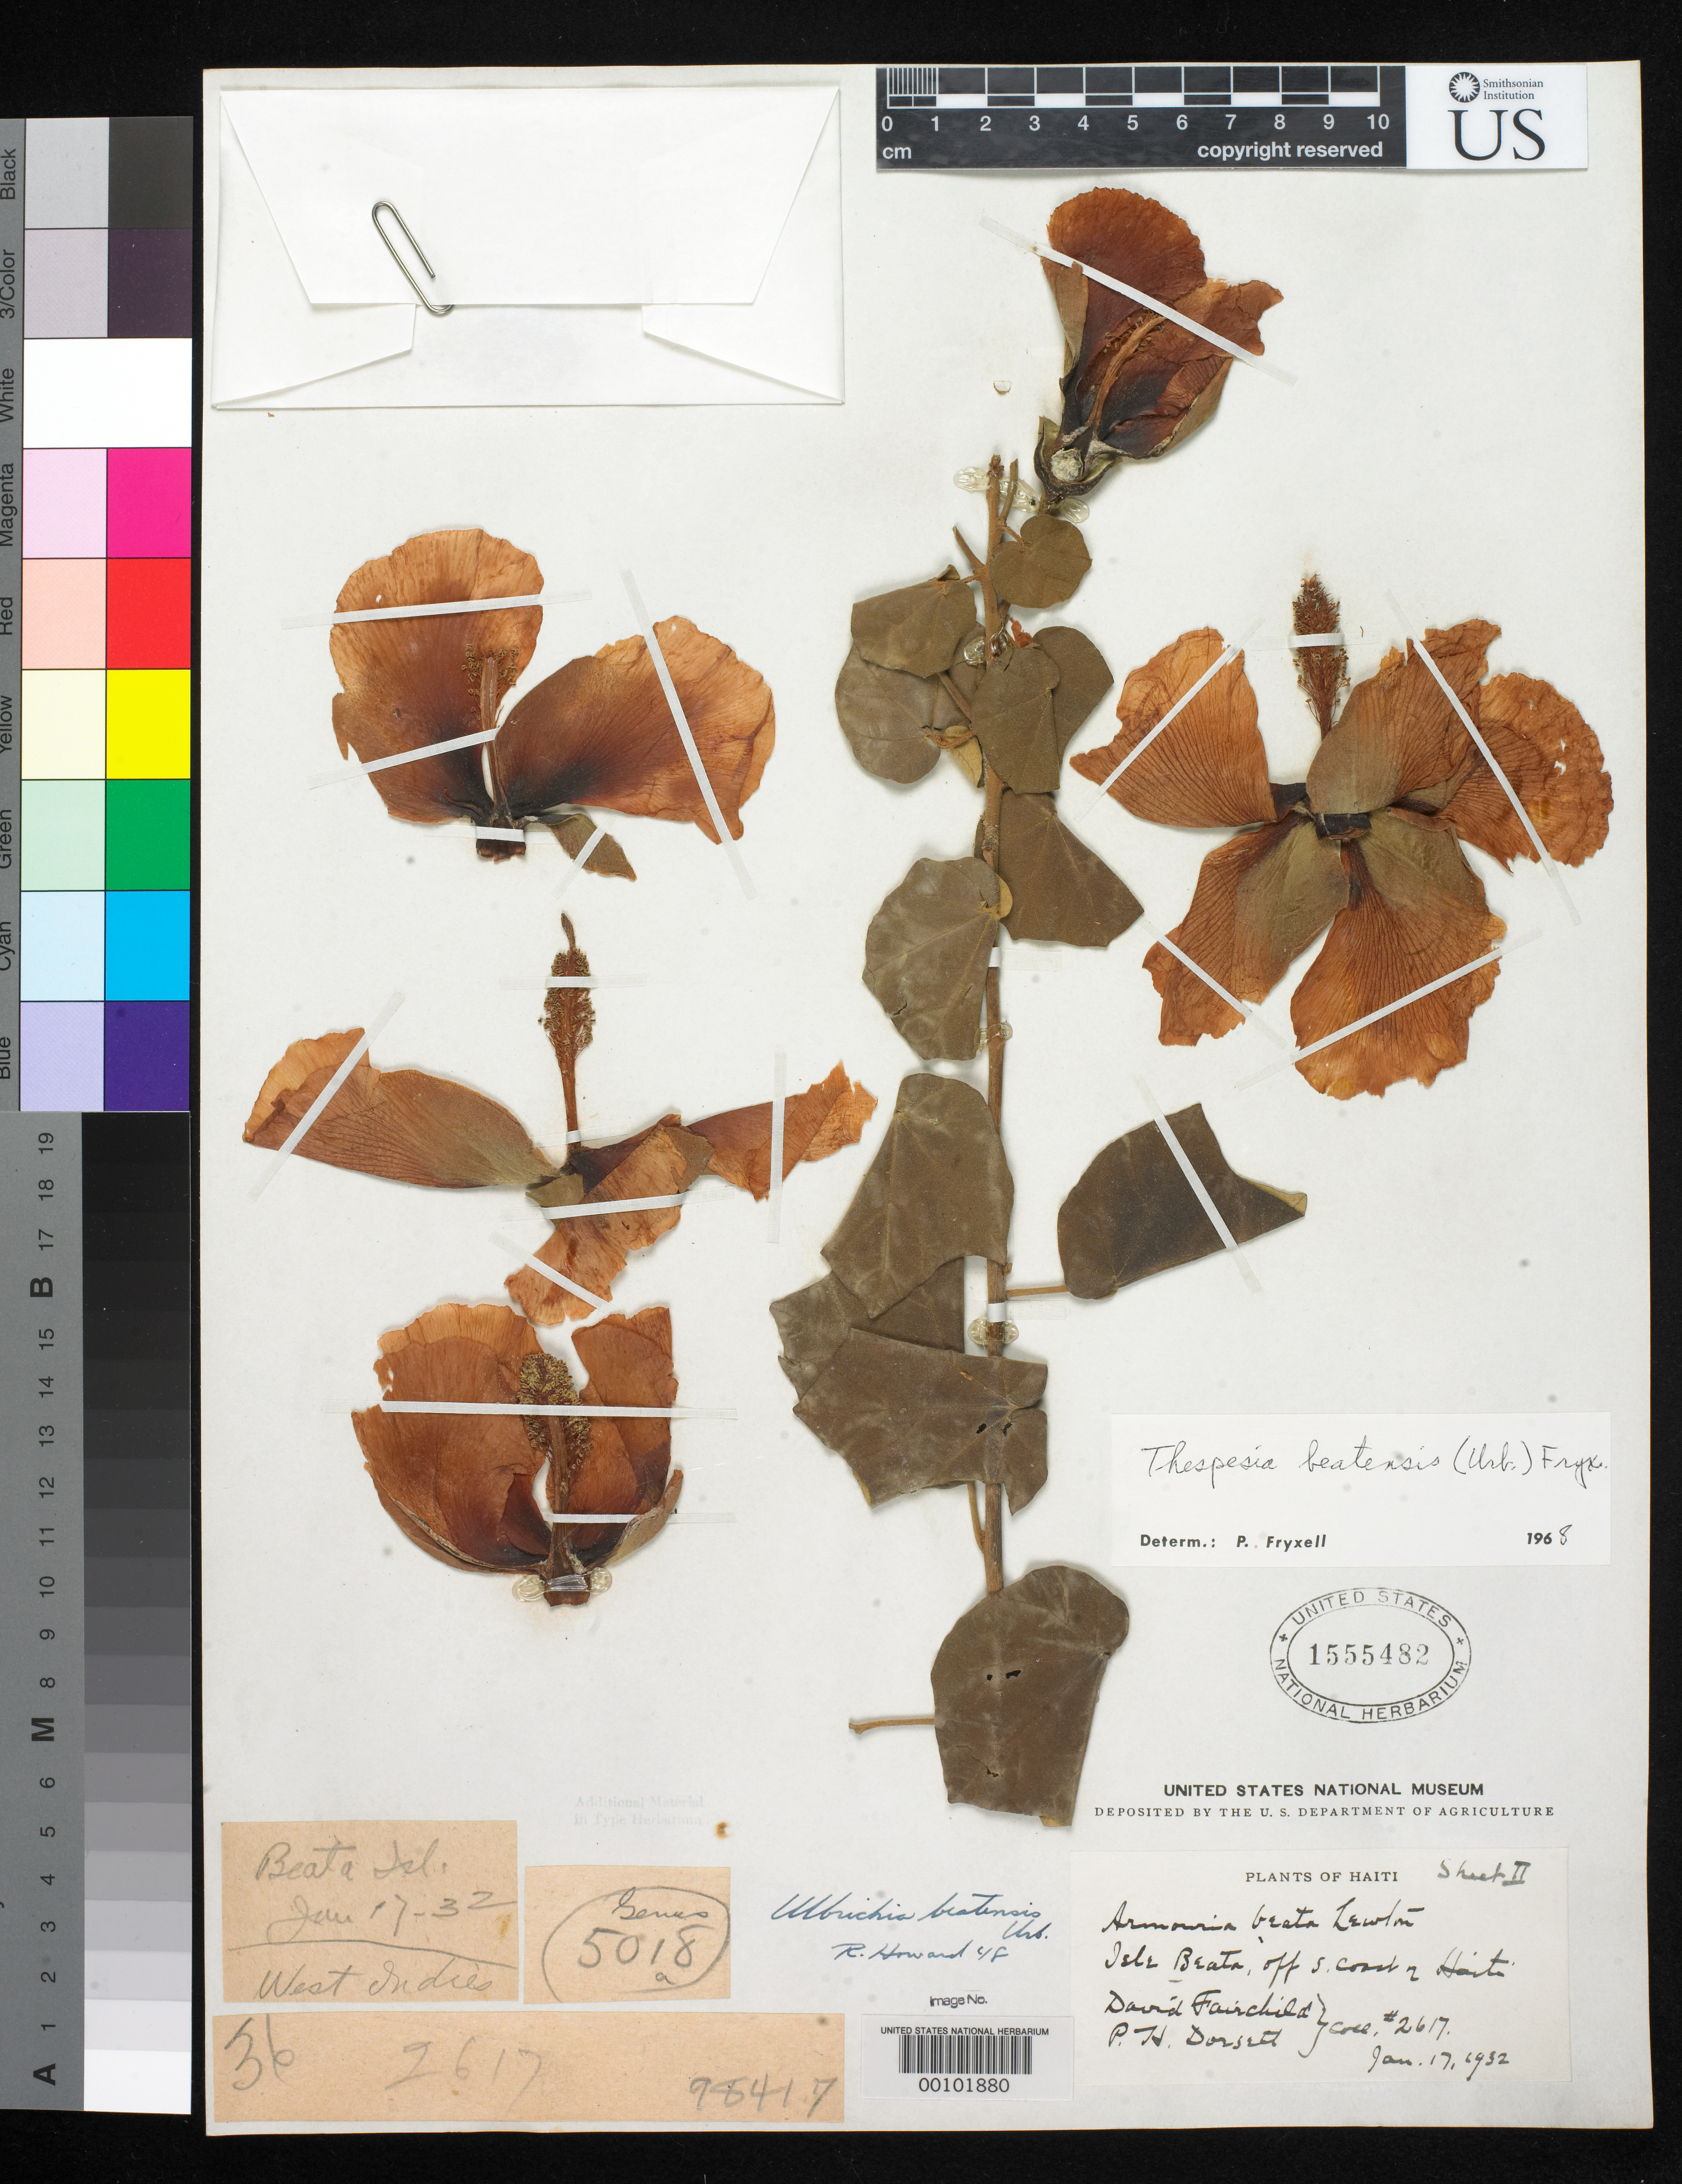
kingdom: Plantae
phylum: Tracheophyta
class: Magnoliopsida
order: Malvales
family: Malvaceae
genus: Armouria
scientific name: Armouria beata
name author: Lewton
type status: Isotype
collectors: D. Fairchild & P. H. Dorsett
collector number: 2617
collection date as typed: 17 Jan 1932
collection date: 1932-01-17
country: Haiti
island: Beata Island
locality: Off S coast of Haiti.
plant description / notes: One of 3 consecutively numbered US sheets (1555481; 1555482, "Sheet II"; 1555483, "Sheet III"); only USNH 1555481 is annotated as "Type" and is explicitly cited in the protologue by USNH sheet number as "type" (the other US sheets are not cited at all). Unclear whether only 1555481 should be considered the holotype (with 2 associated isotypes) or if all 3 sheets comprise a single holotype.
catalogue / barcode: US 1555482